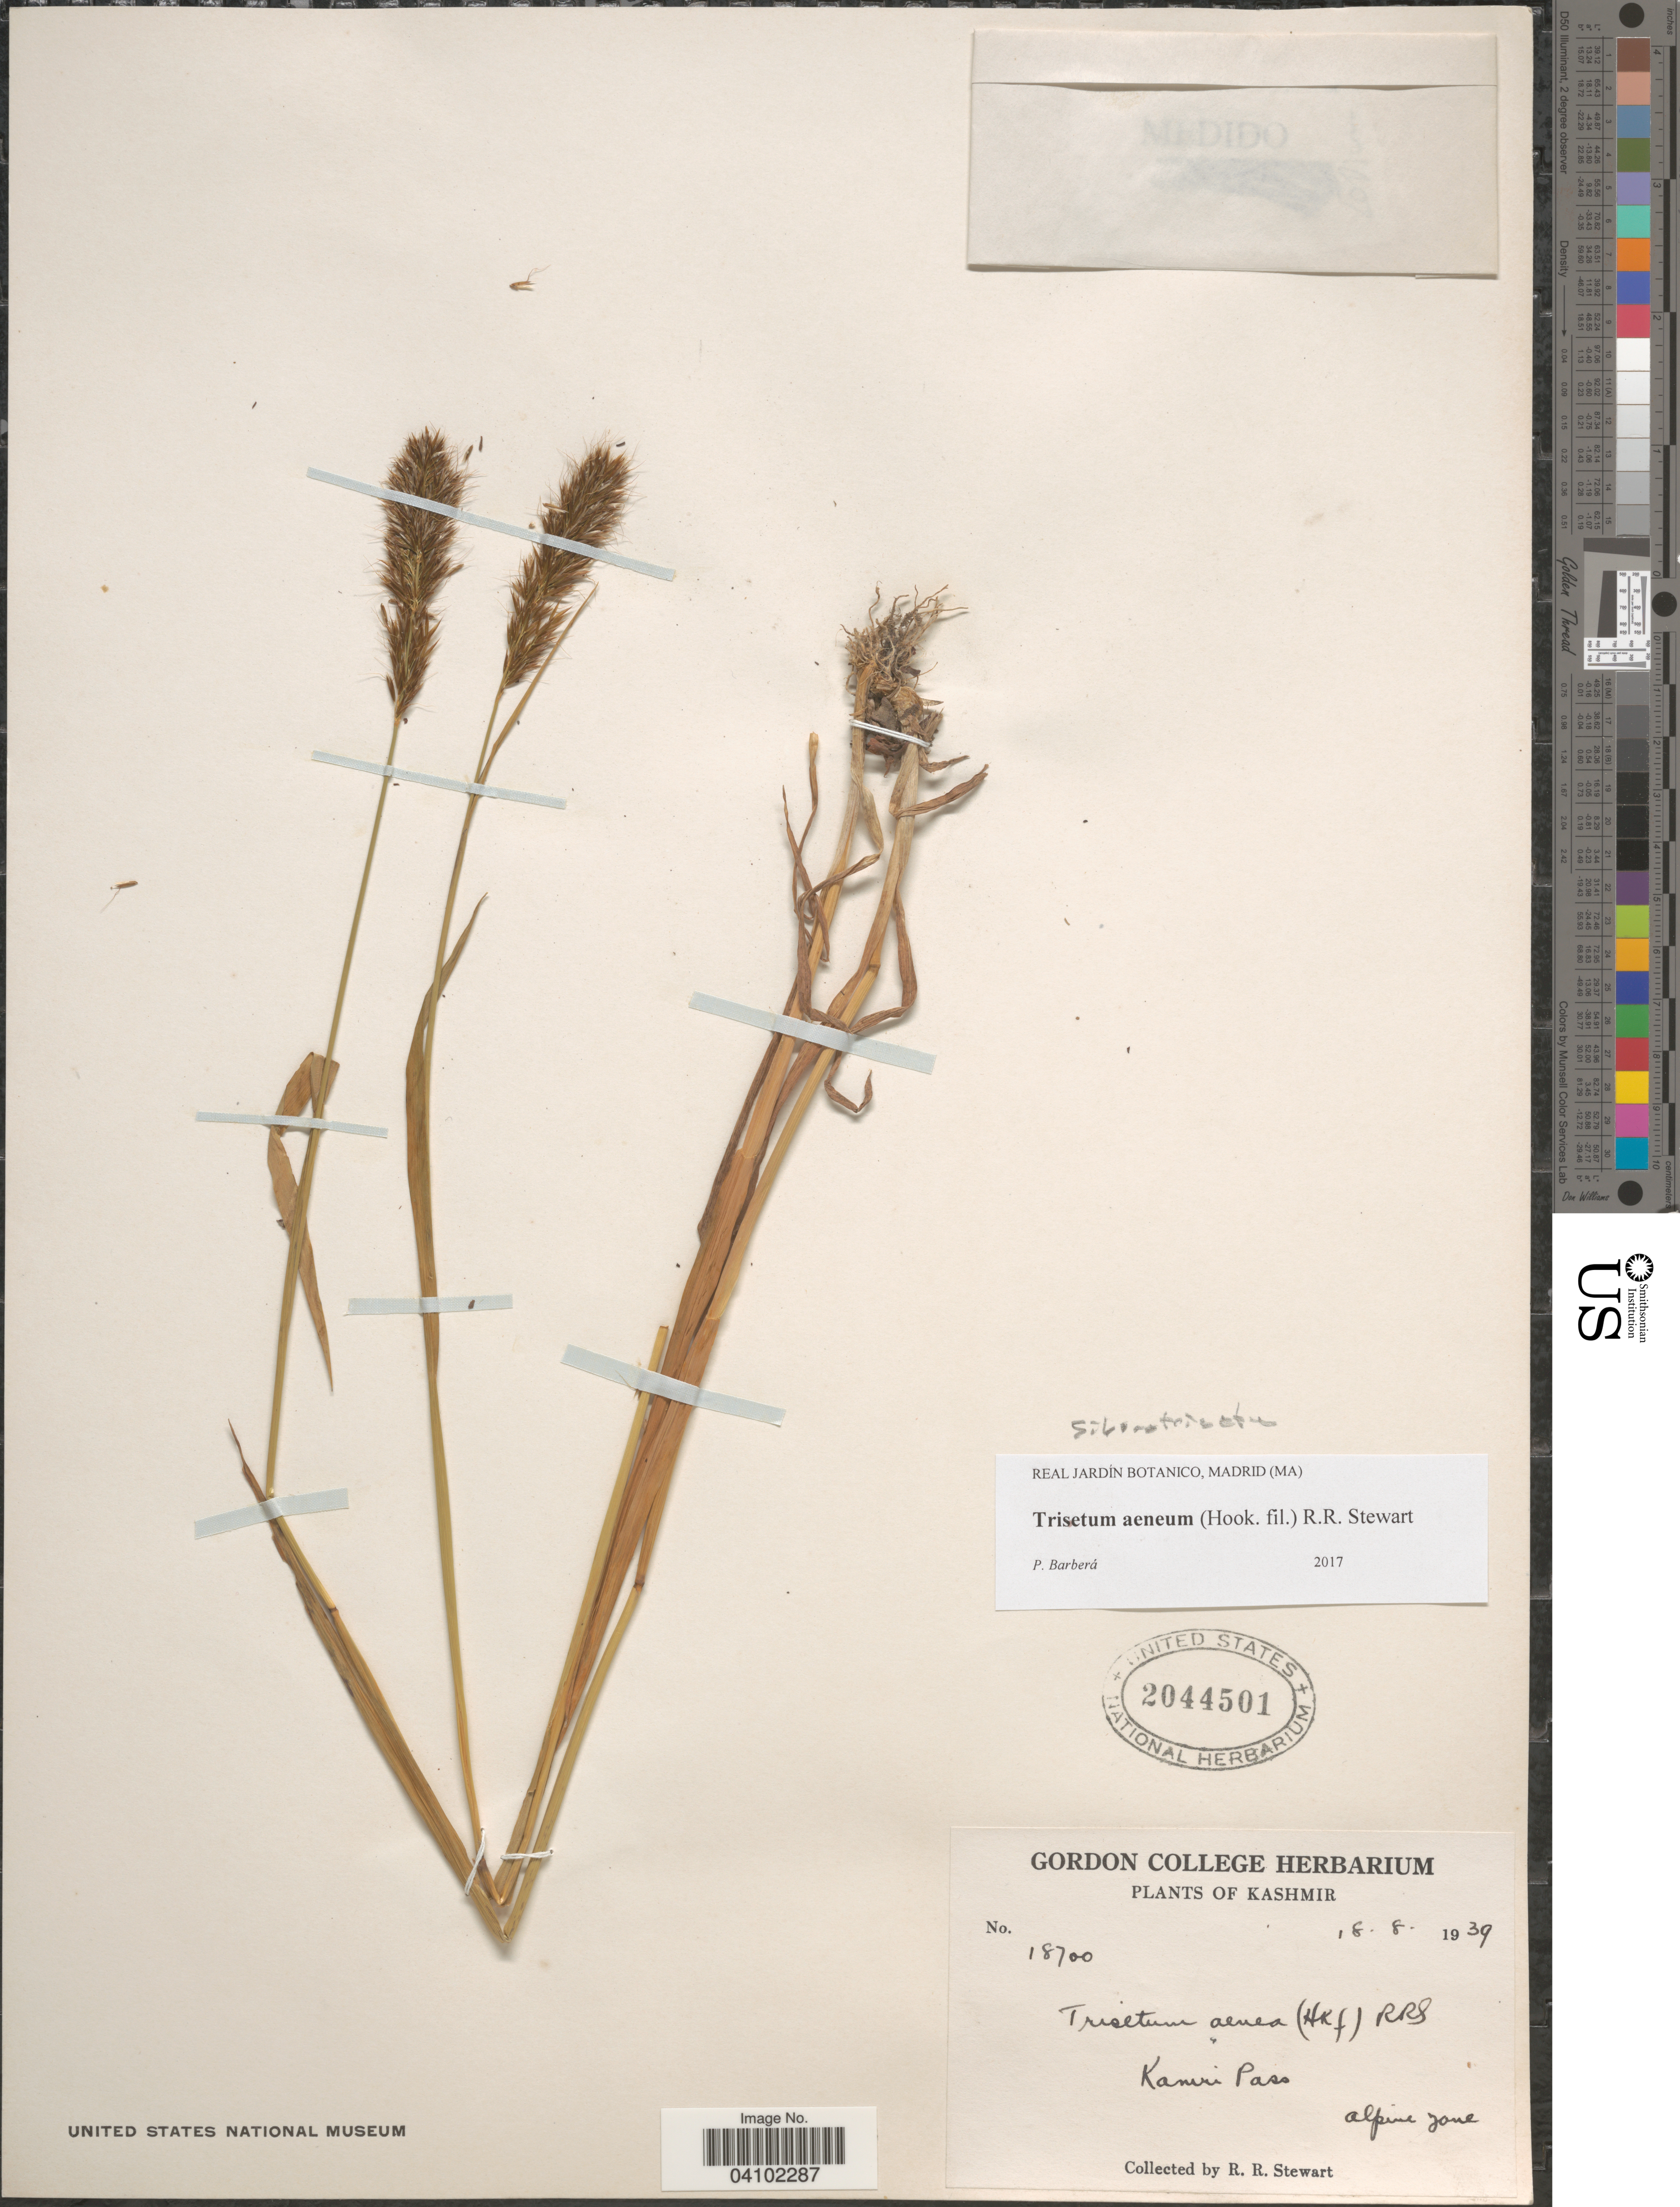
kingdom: Plantae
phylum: Tracheophyta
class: Liliopsida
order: Poales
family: Poaceae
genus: Sibirotrisetum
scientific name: Sibirotrisetum aeneum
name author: (Hook. f.) Barberá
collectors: R. Stewart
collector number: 18700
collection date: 1939-08-18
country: Pakistan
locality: Kashmir. Kamri Pass.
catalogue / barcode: US 2044501